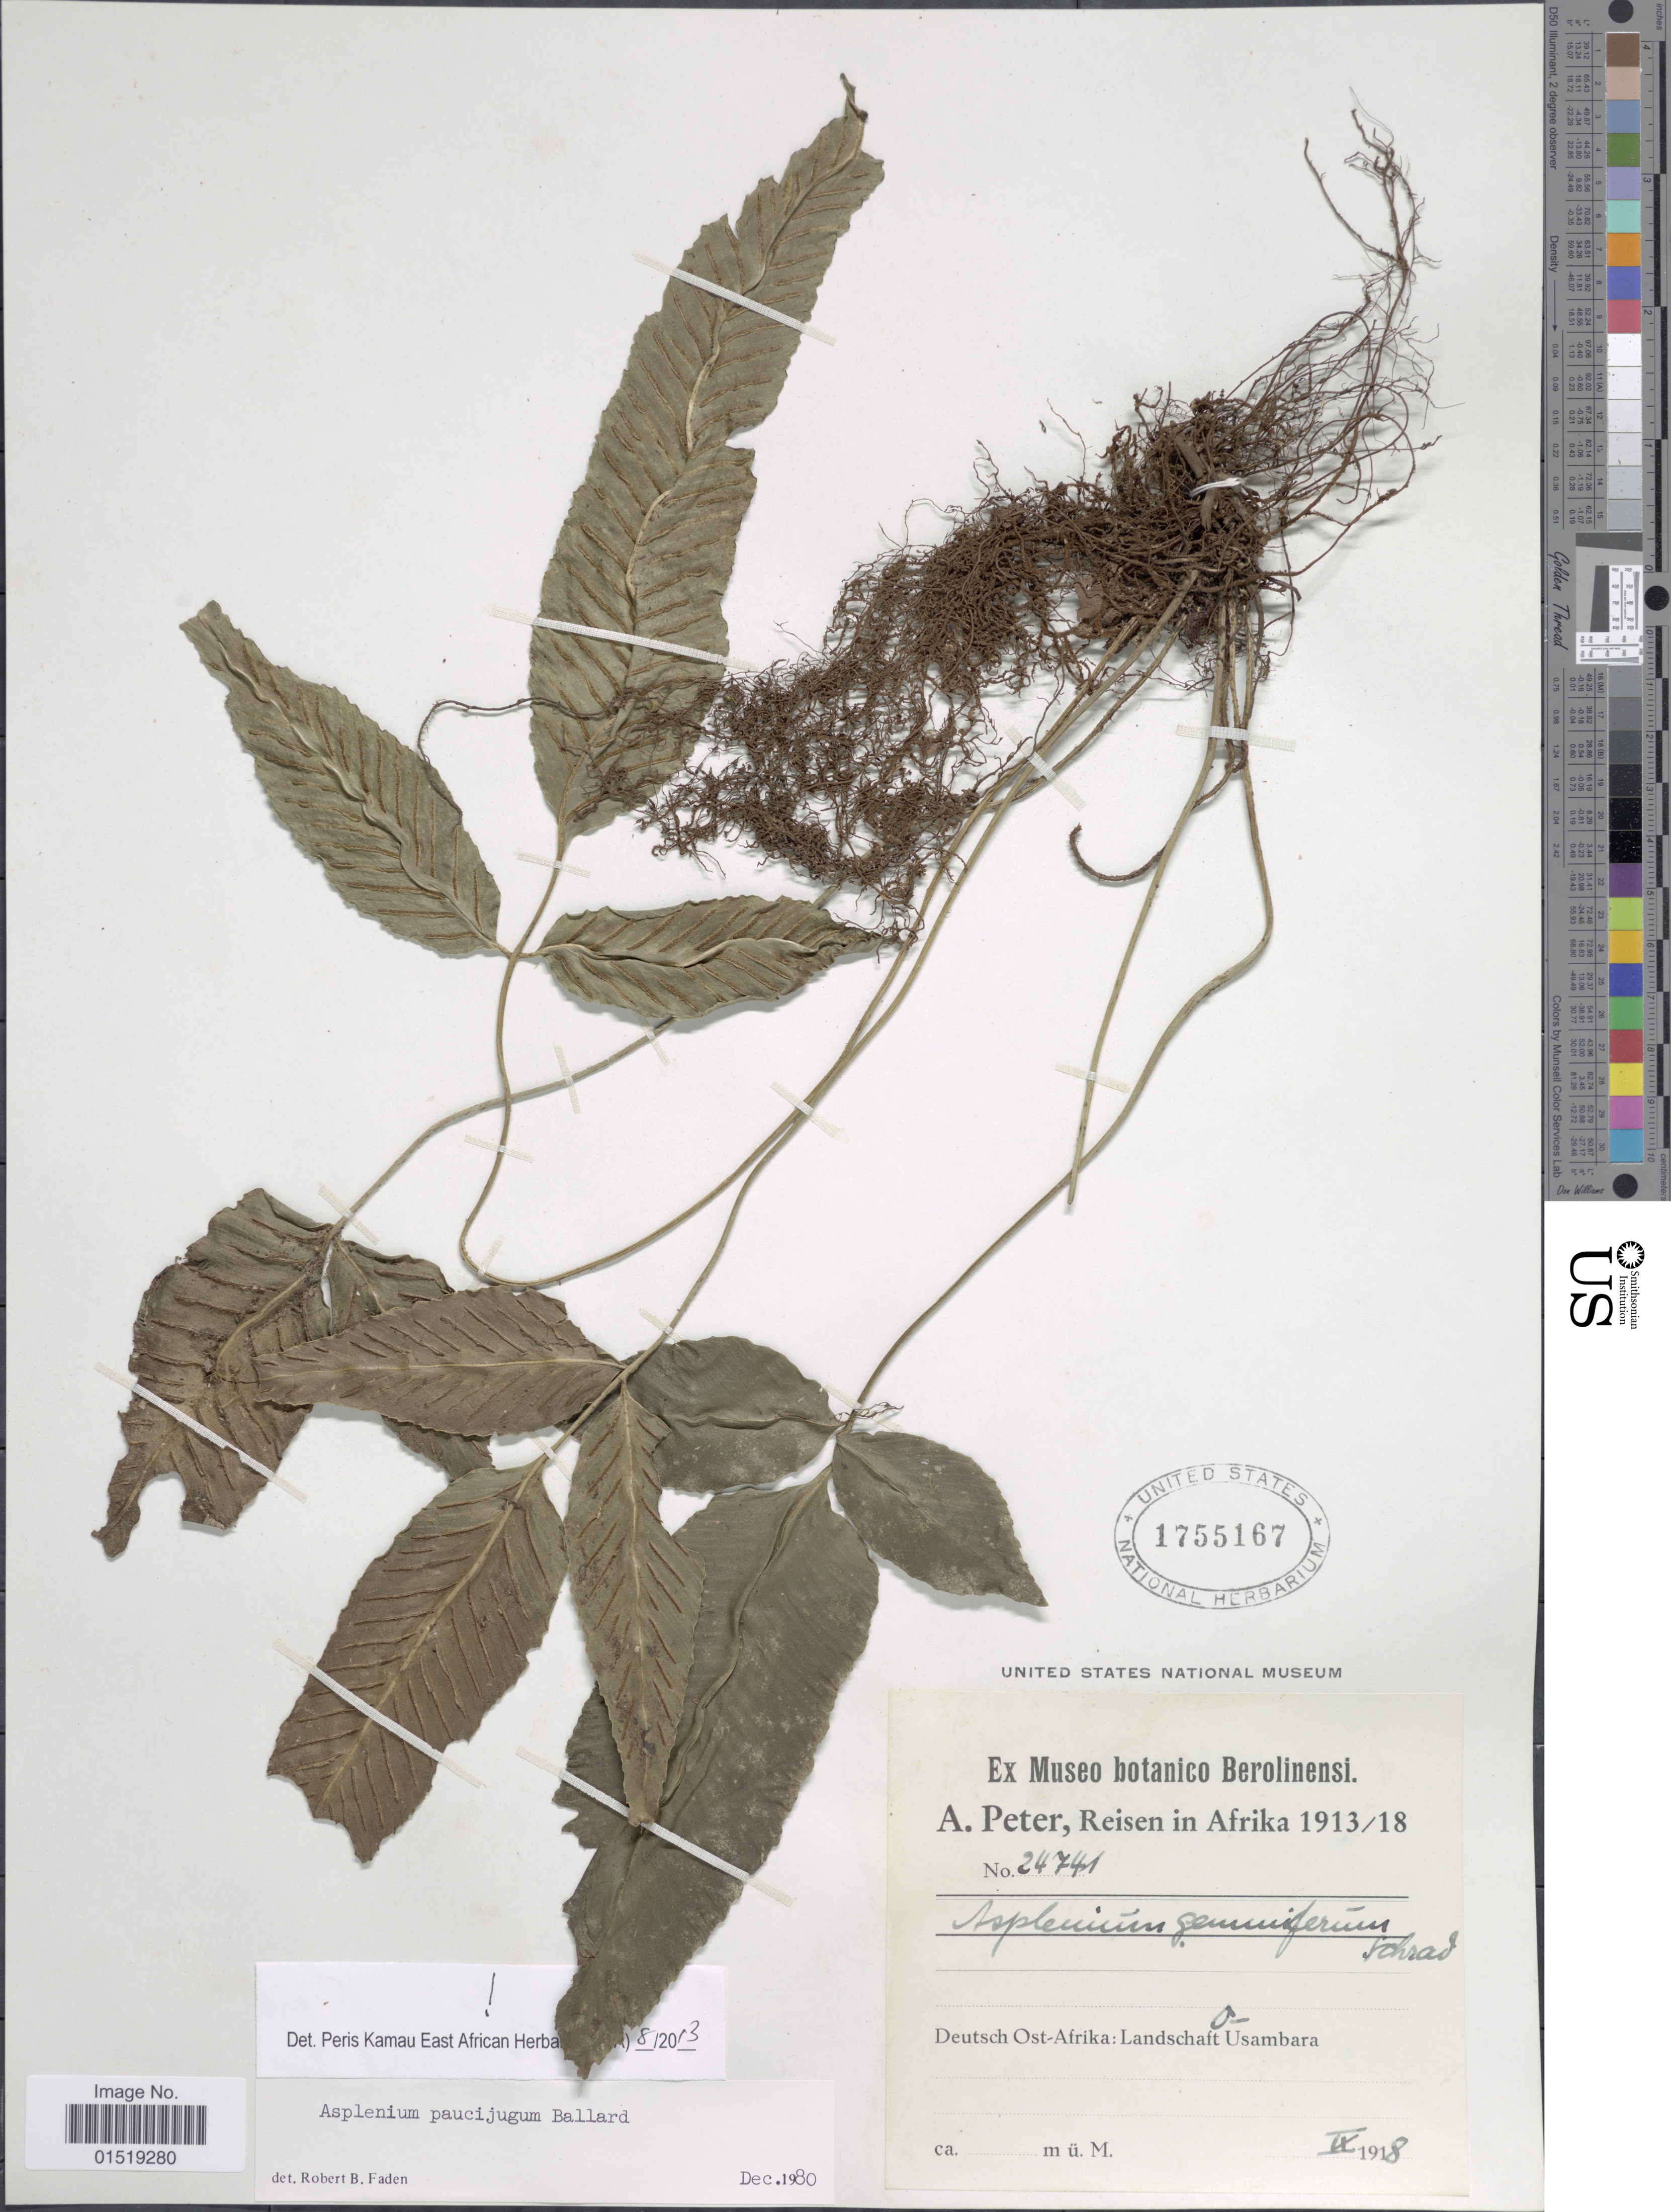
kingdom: Plantae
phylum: Tracheophyta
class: Polypodiopsida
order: Polypodiales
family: Aspleniaceae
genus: Asplenium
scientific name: Asplenium paucijugum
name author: Ballard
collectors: A. Peter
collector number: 24741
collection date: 1918-09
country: Tanzania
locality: Deutsch Ost-Afrika: Landschaft O-Usambara.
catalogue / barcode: US 1755167